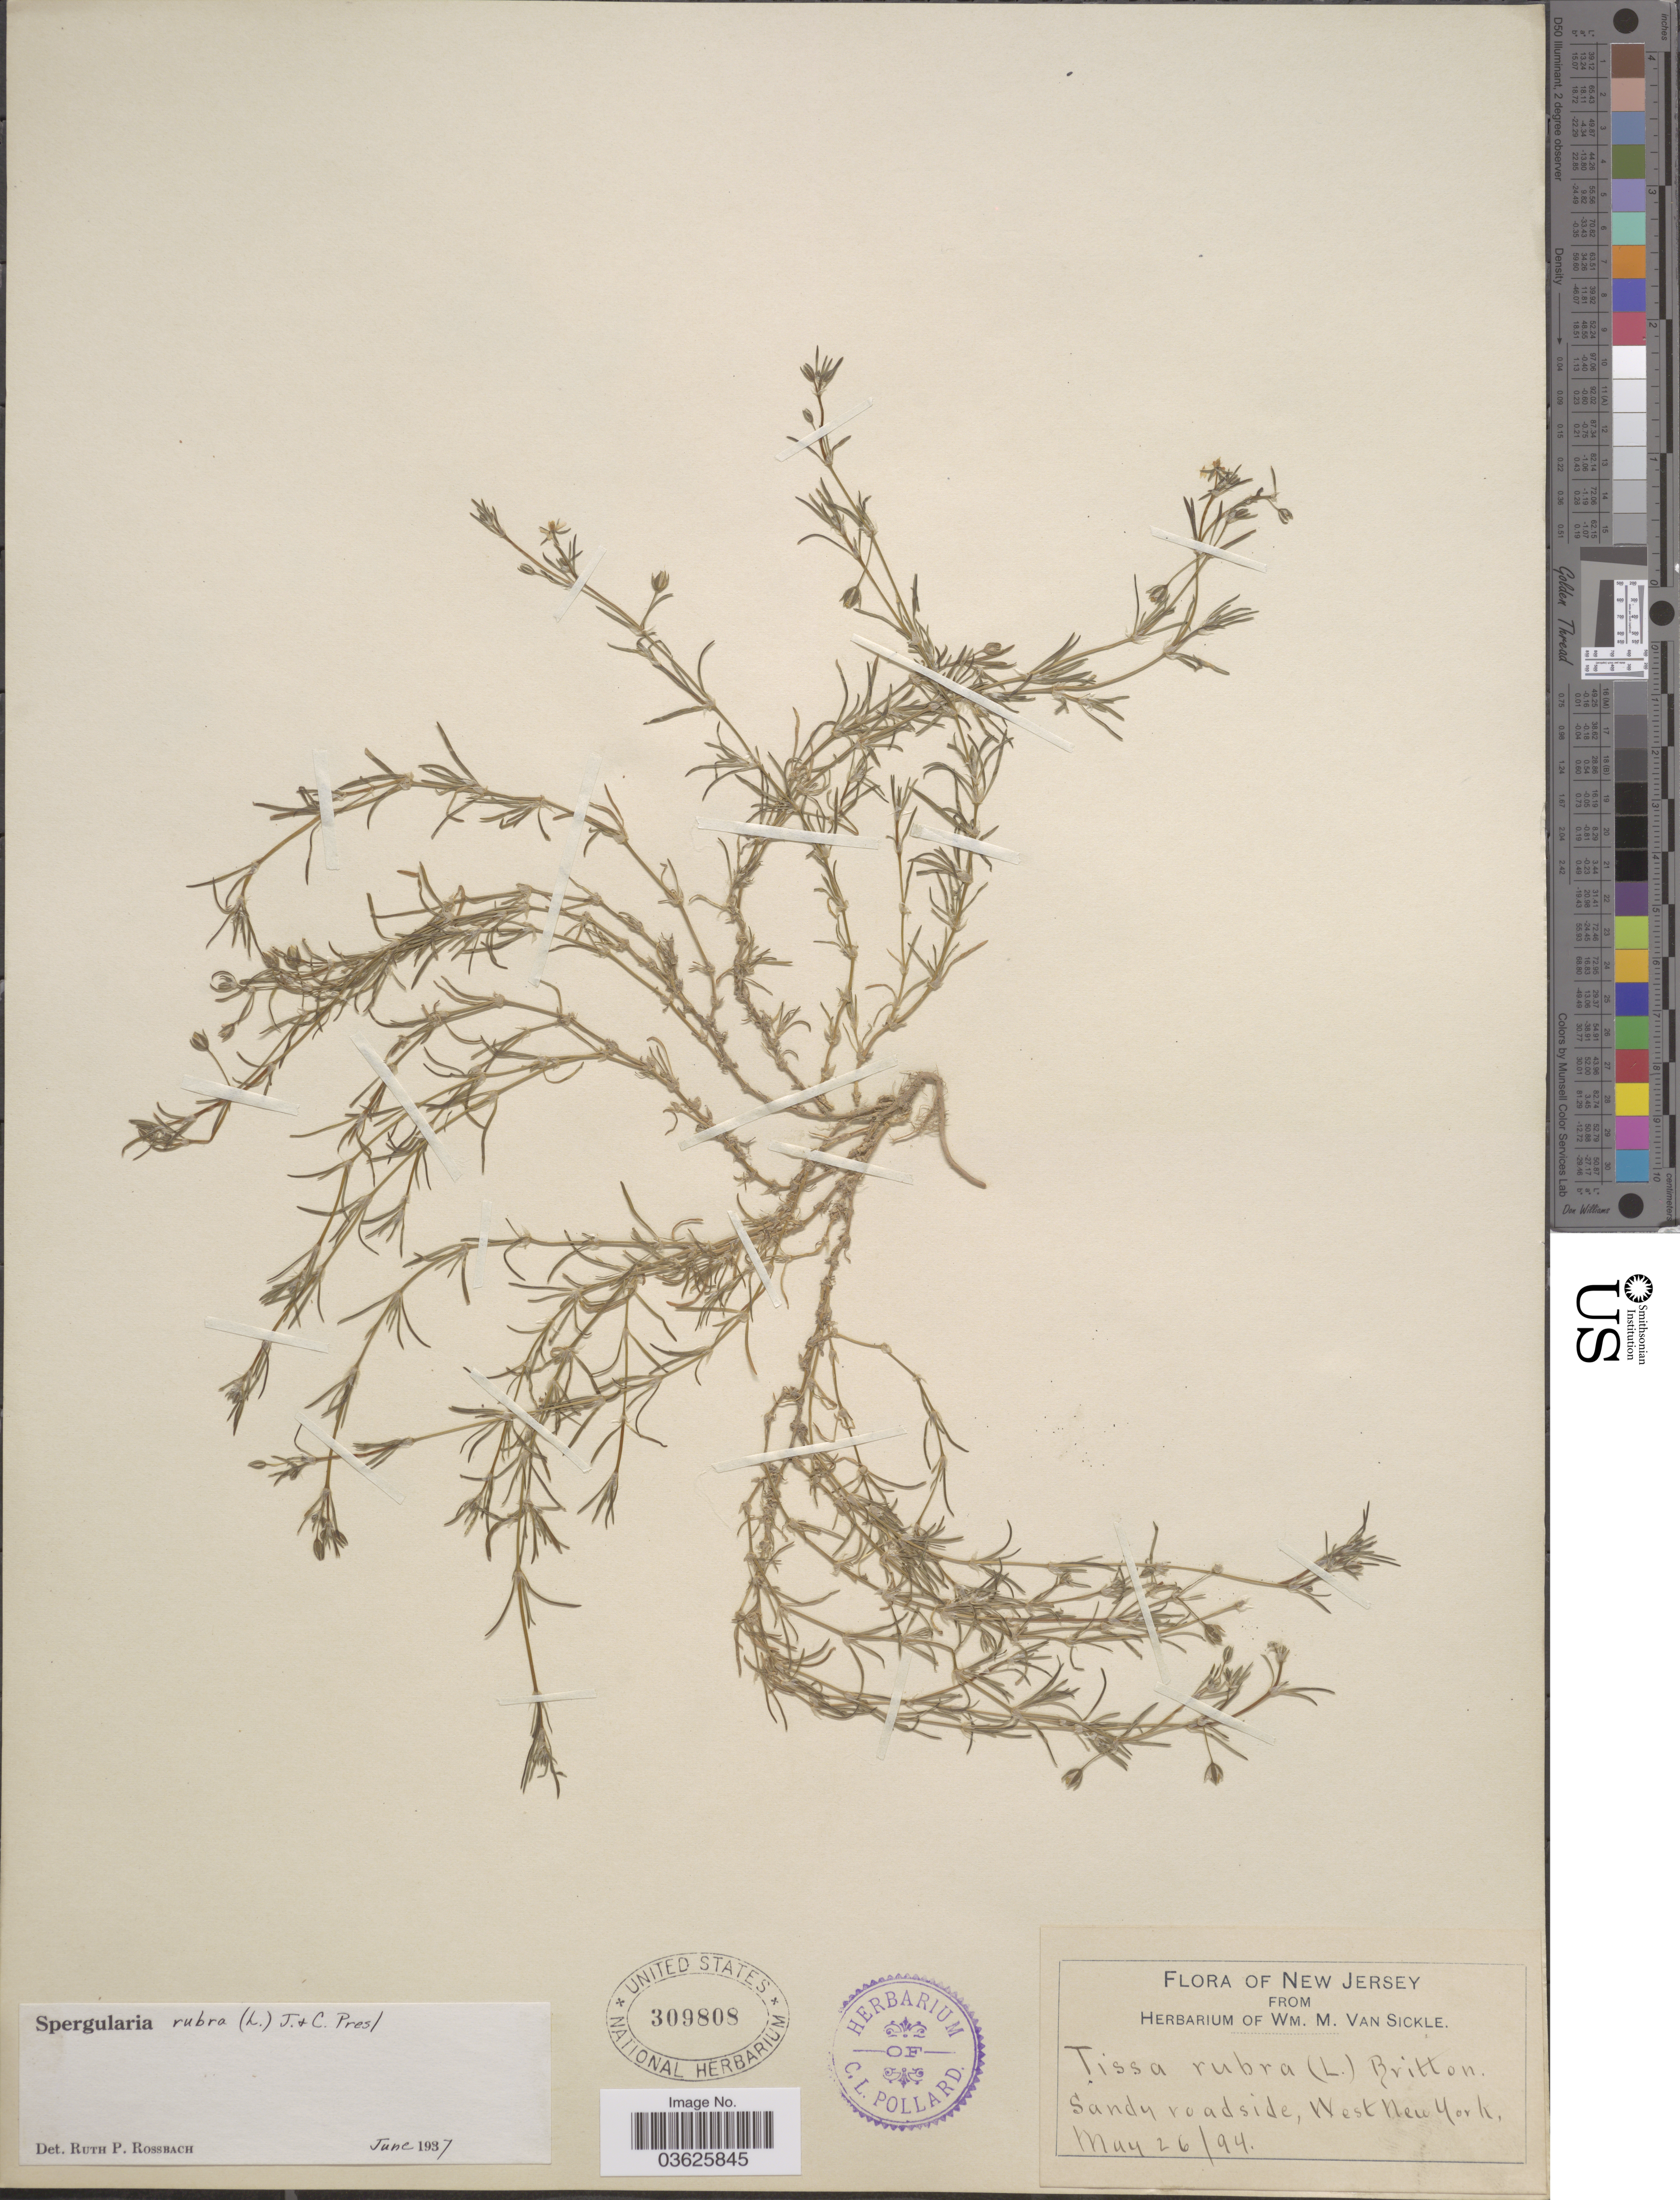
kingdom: Plantae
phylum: Tracheophyta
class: Magnoliopsida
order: Caryophyllales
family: Caryophyllaceae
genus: Spergularia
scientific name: Spergularia rubra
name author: (L.) J. Presl & C. Presl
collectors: ex herb. Wm. M. Van Sickle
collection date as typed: Transcribed d/m/y: 26/5/94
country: United States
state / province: New Jersey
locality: Sandy roadside, West New York.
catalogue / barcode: US 309808